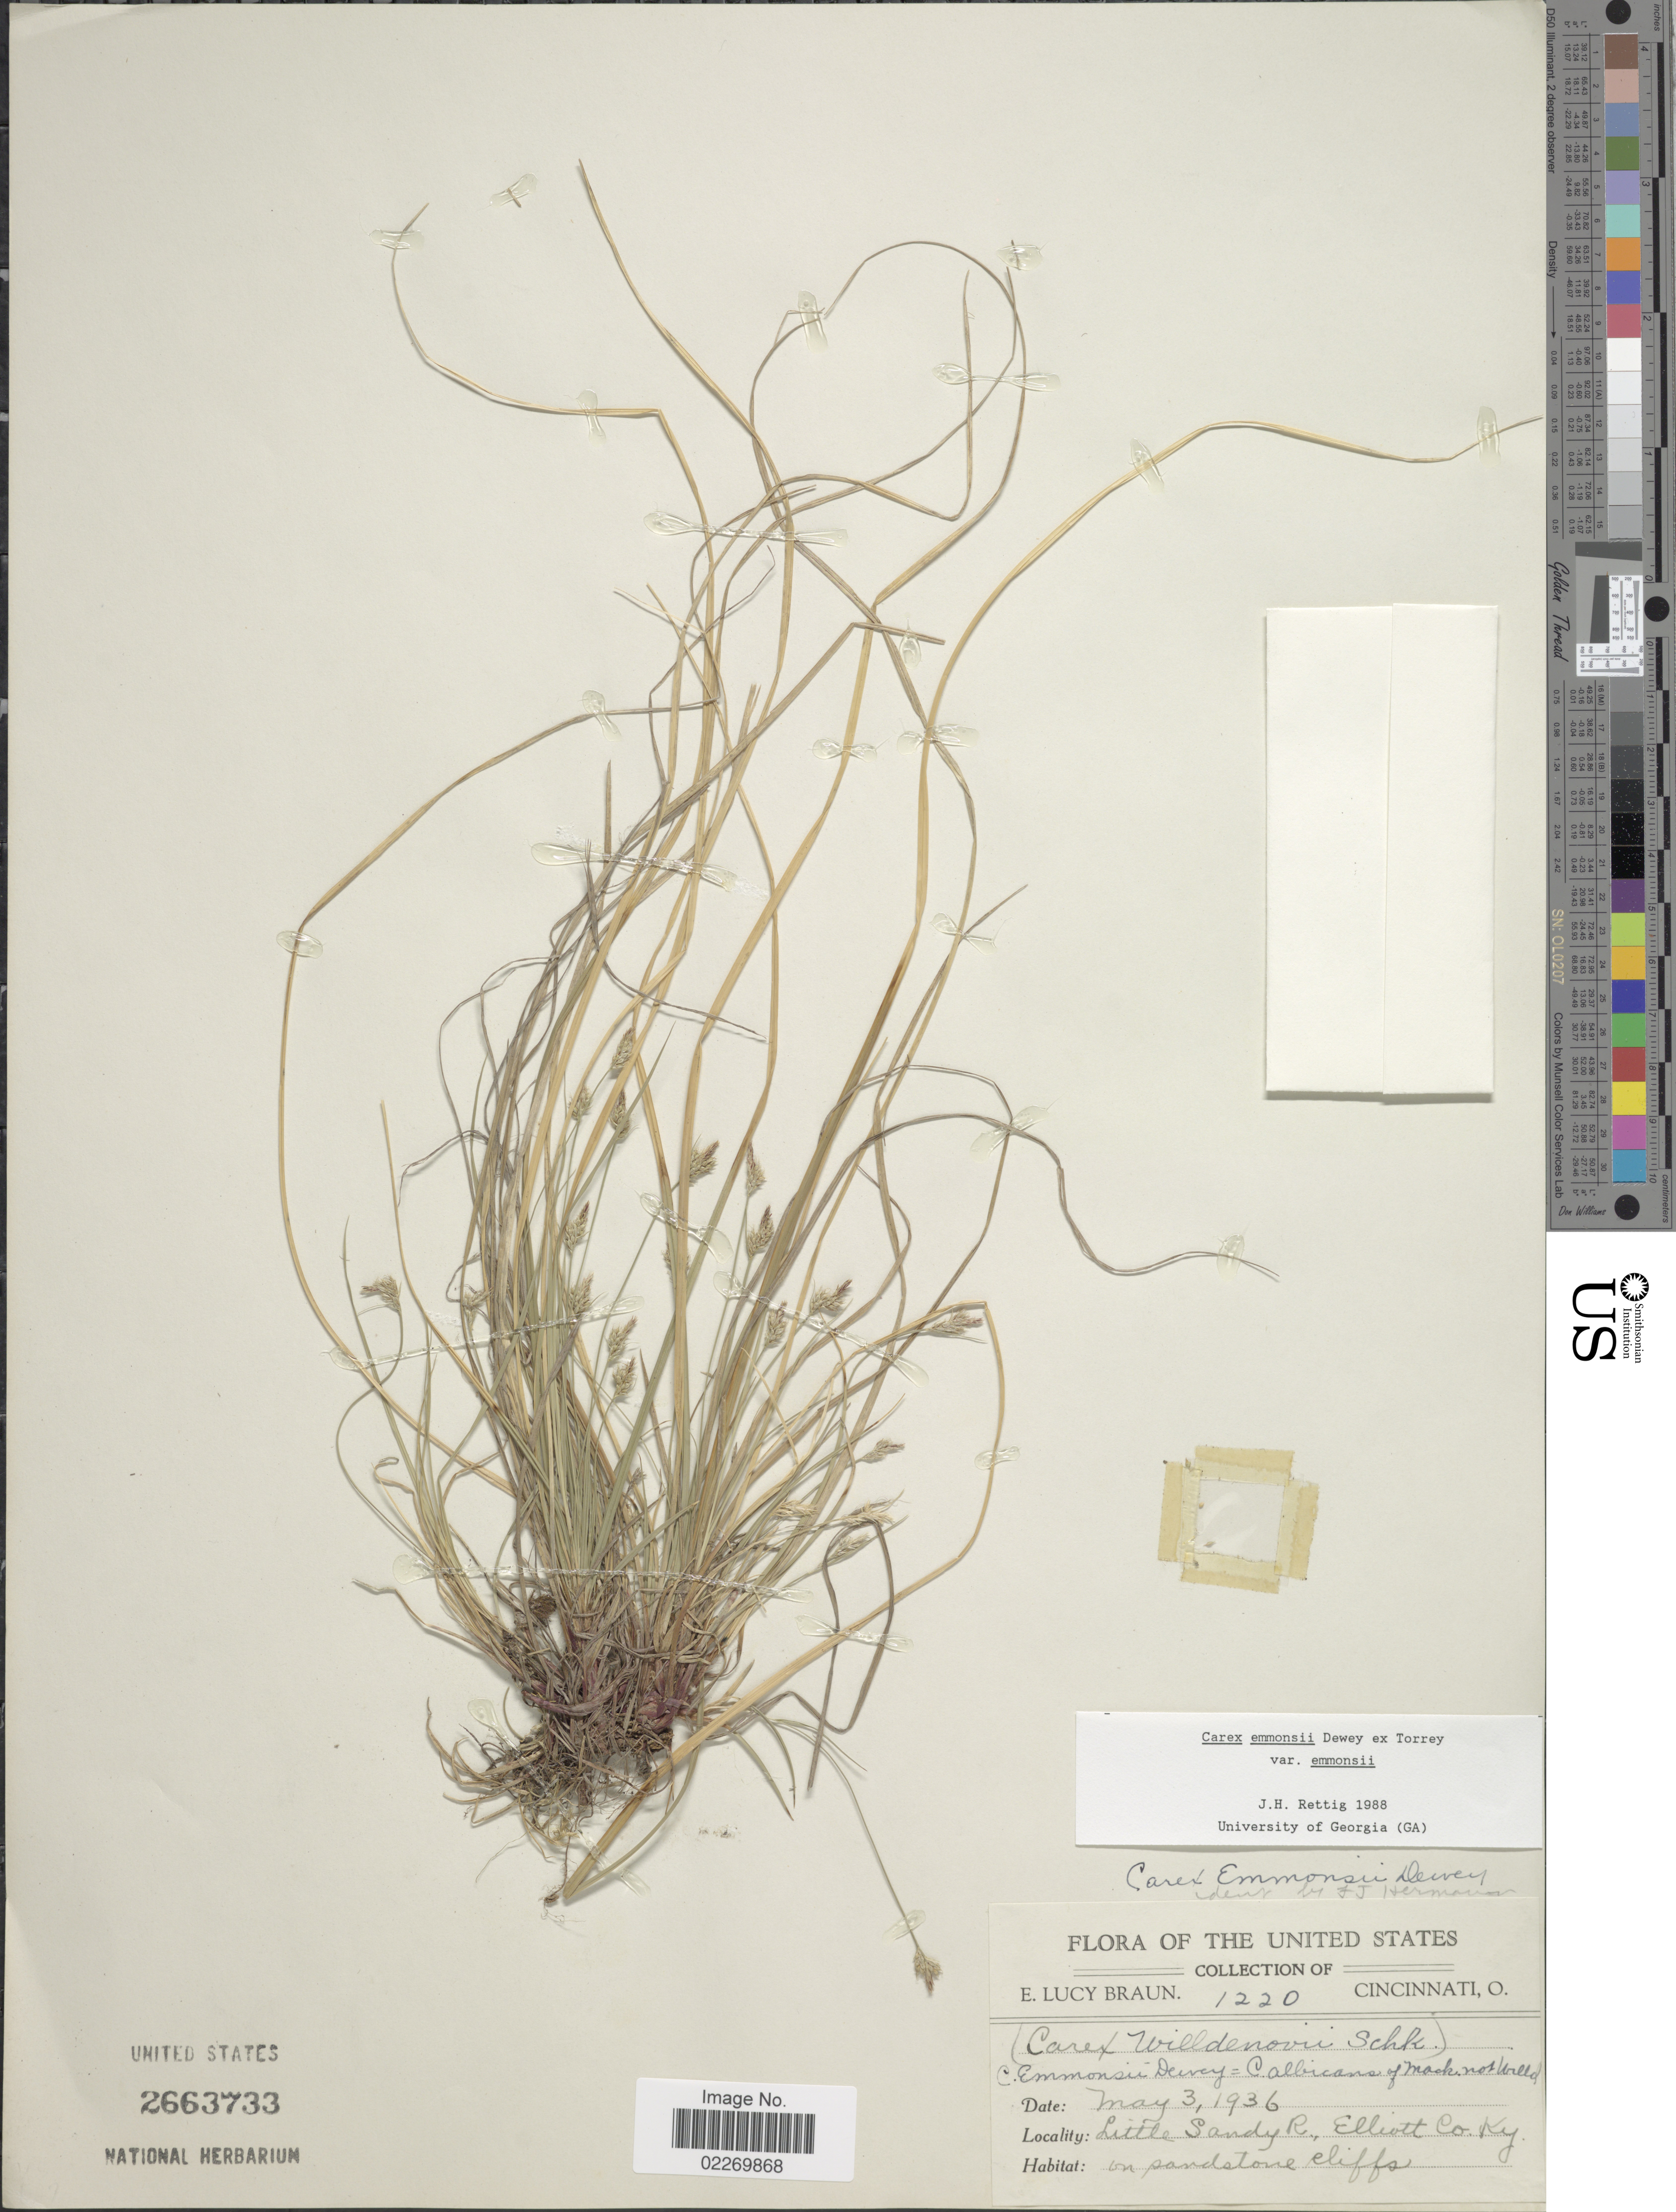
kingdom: Plantae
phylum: Tracheophyta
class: Liliopsida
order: Poales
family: Cyperaceae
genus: Carex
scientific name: Carex emmonsii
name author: Dewey ex Torr.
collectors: E. L. Braun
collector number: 1220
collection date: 1936-05-03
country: United States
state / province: Kentucky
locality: Little Sandy R., Elliot Co.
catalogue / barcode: US 2663733